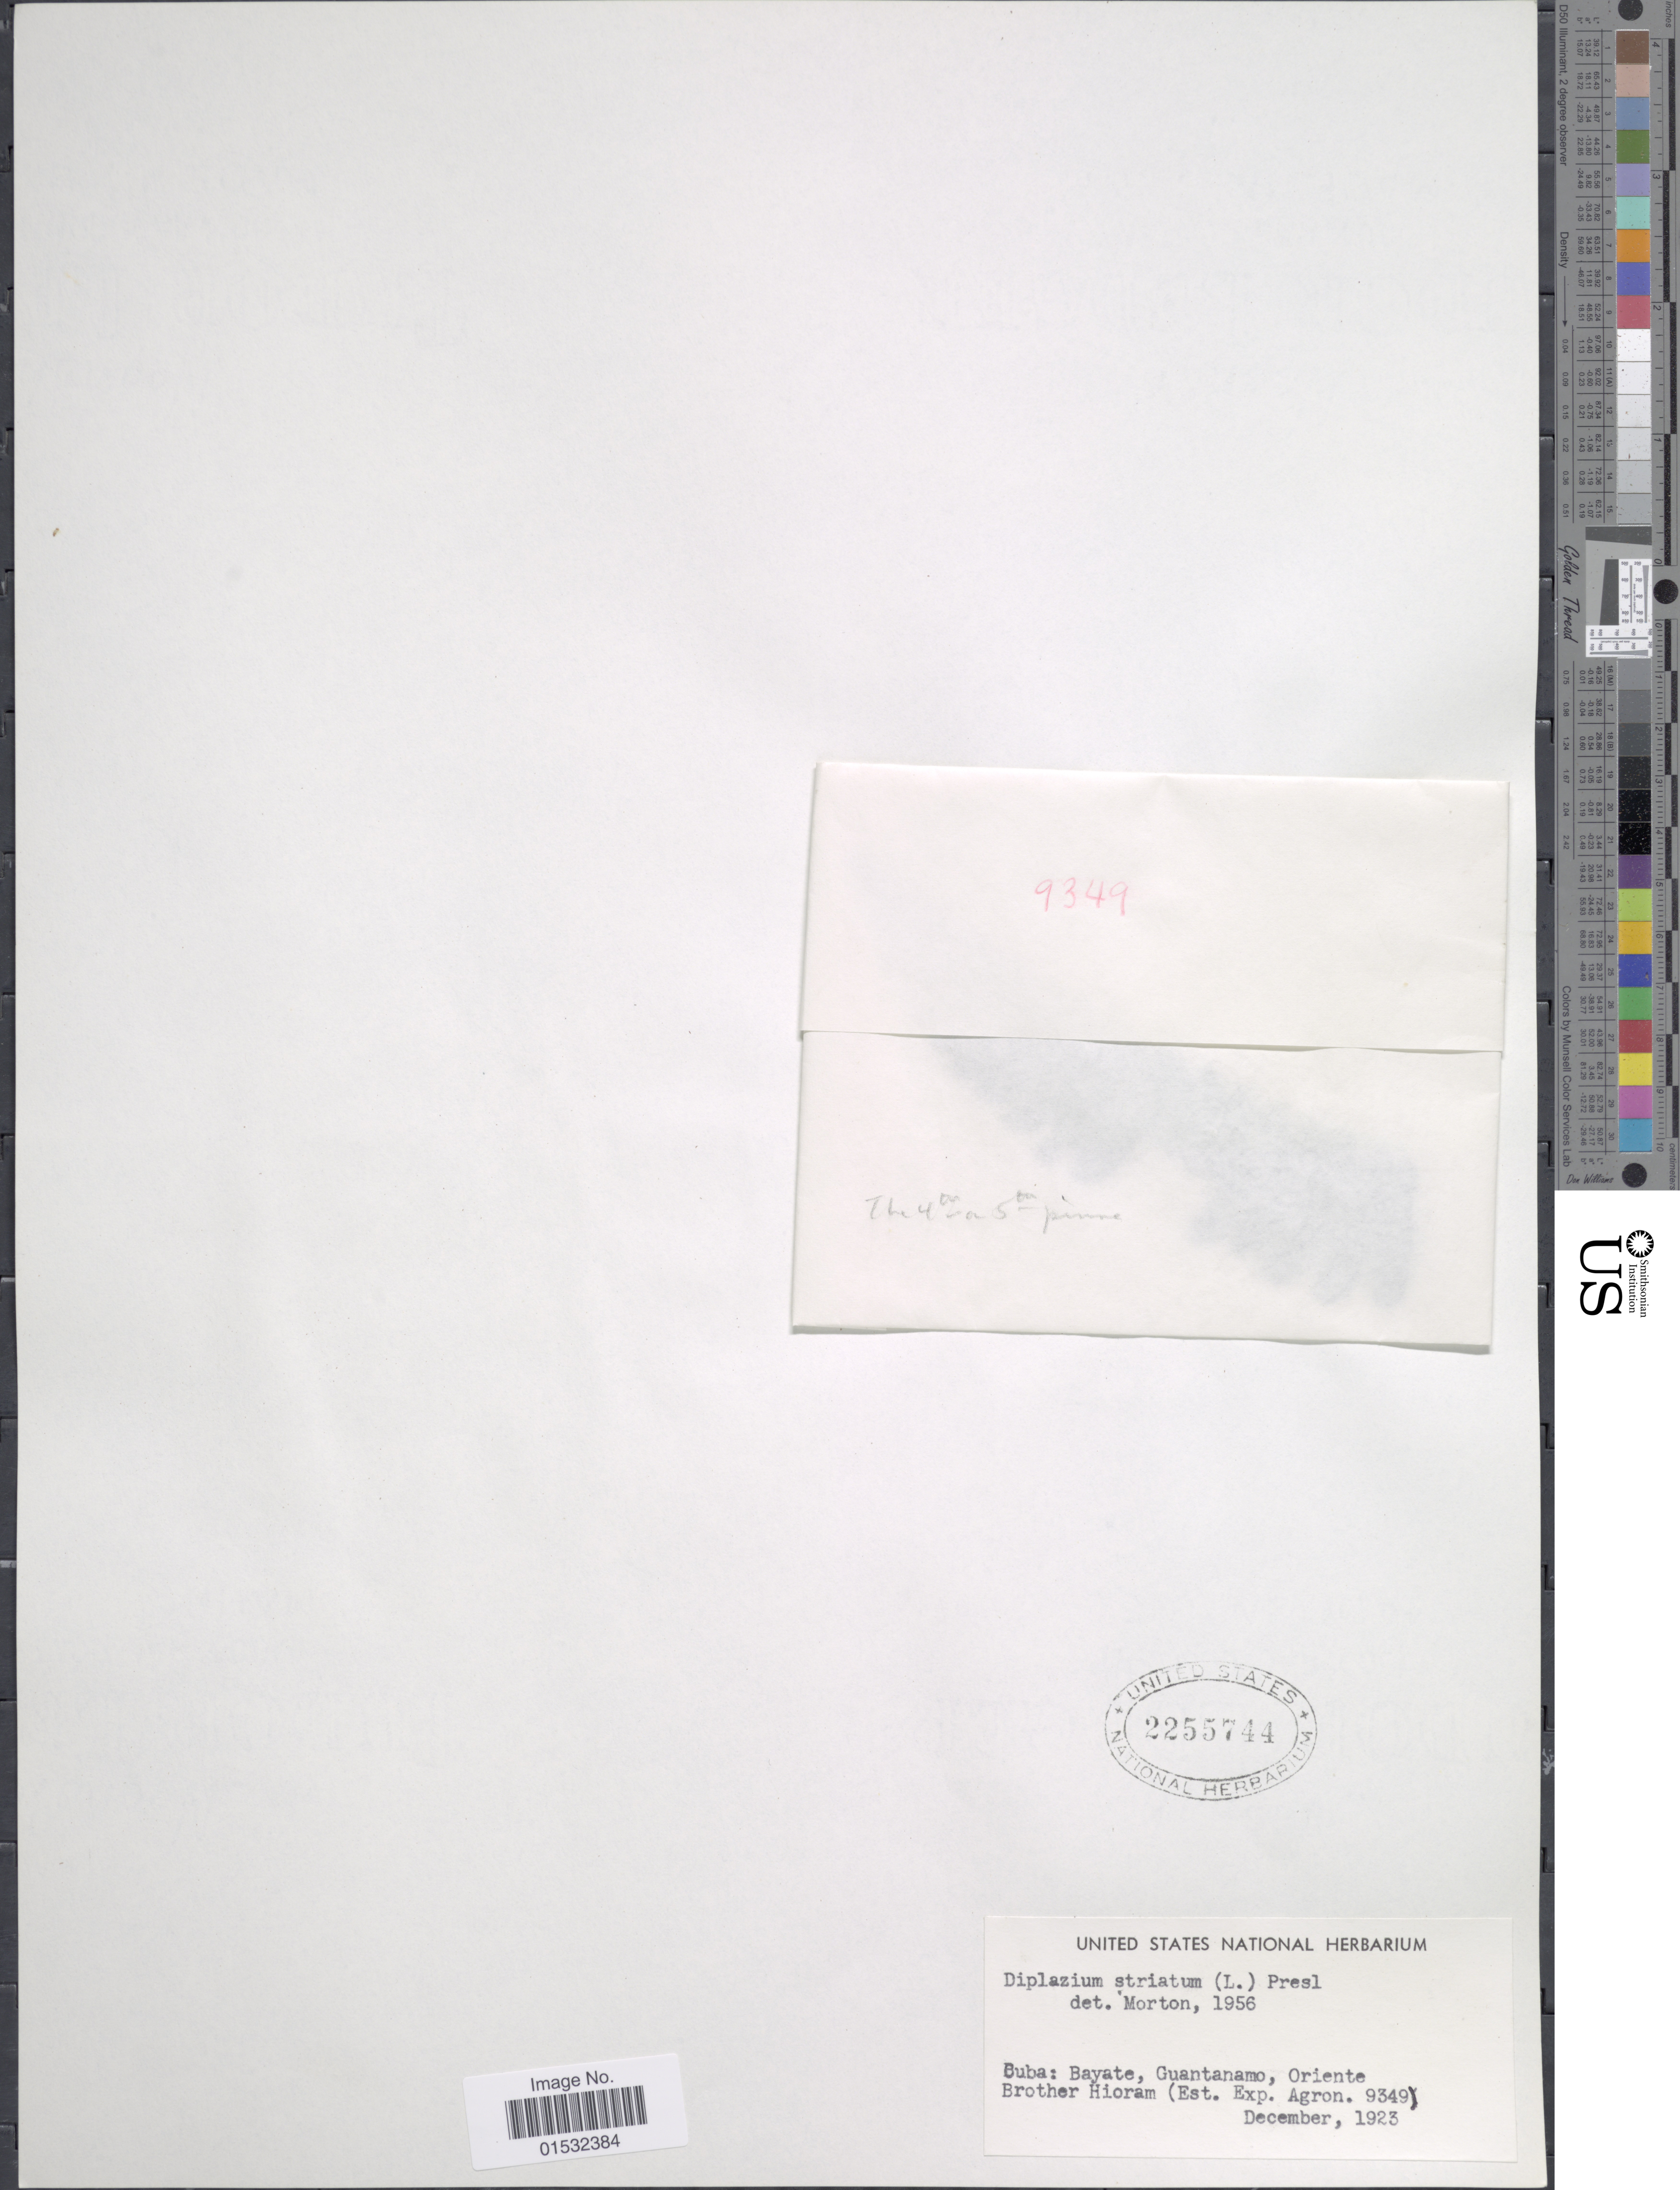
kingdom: Plantae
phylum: Tracheophyta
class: Polypodiopsida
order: Polypodiales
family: Athyriaceae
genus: Diplazium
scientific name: Diplazium striatum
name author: (L.) C. Presl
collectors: Bro. Hioram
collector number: est. Exp. Agron. 9349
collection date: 1923-12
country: Cuba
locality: Bayate, Guantanamo, Oriente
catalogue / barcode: US 2255744